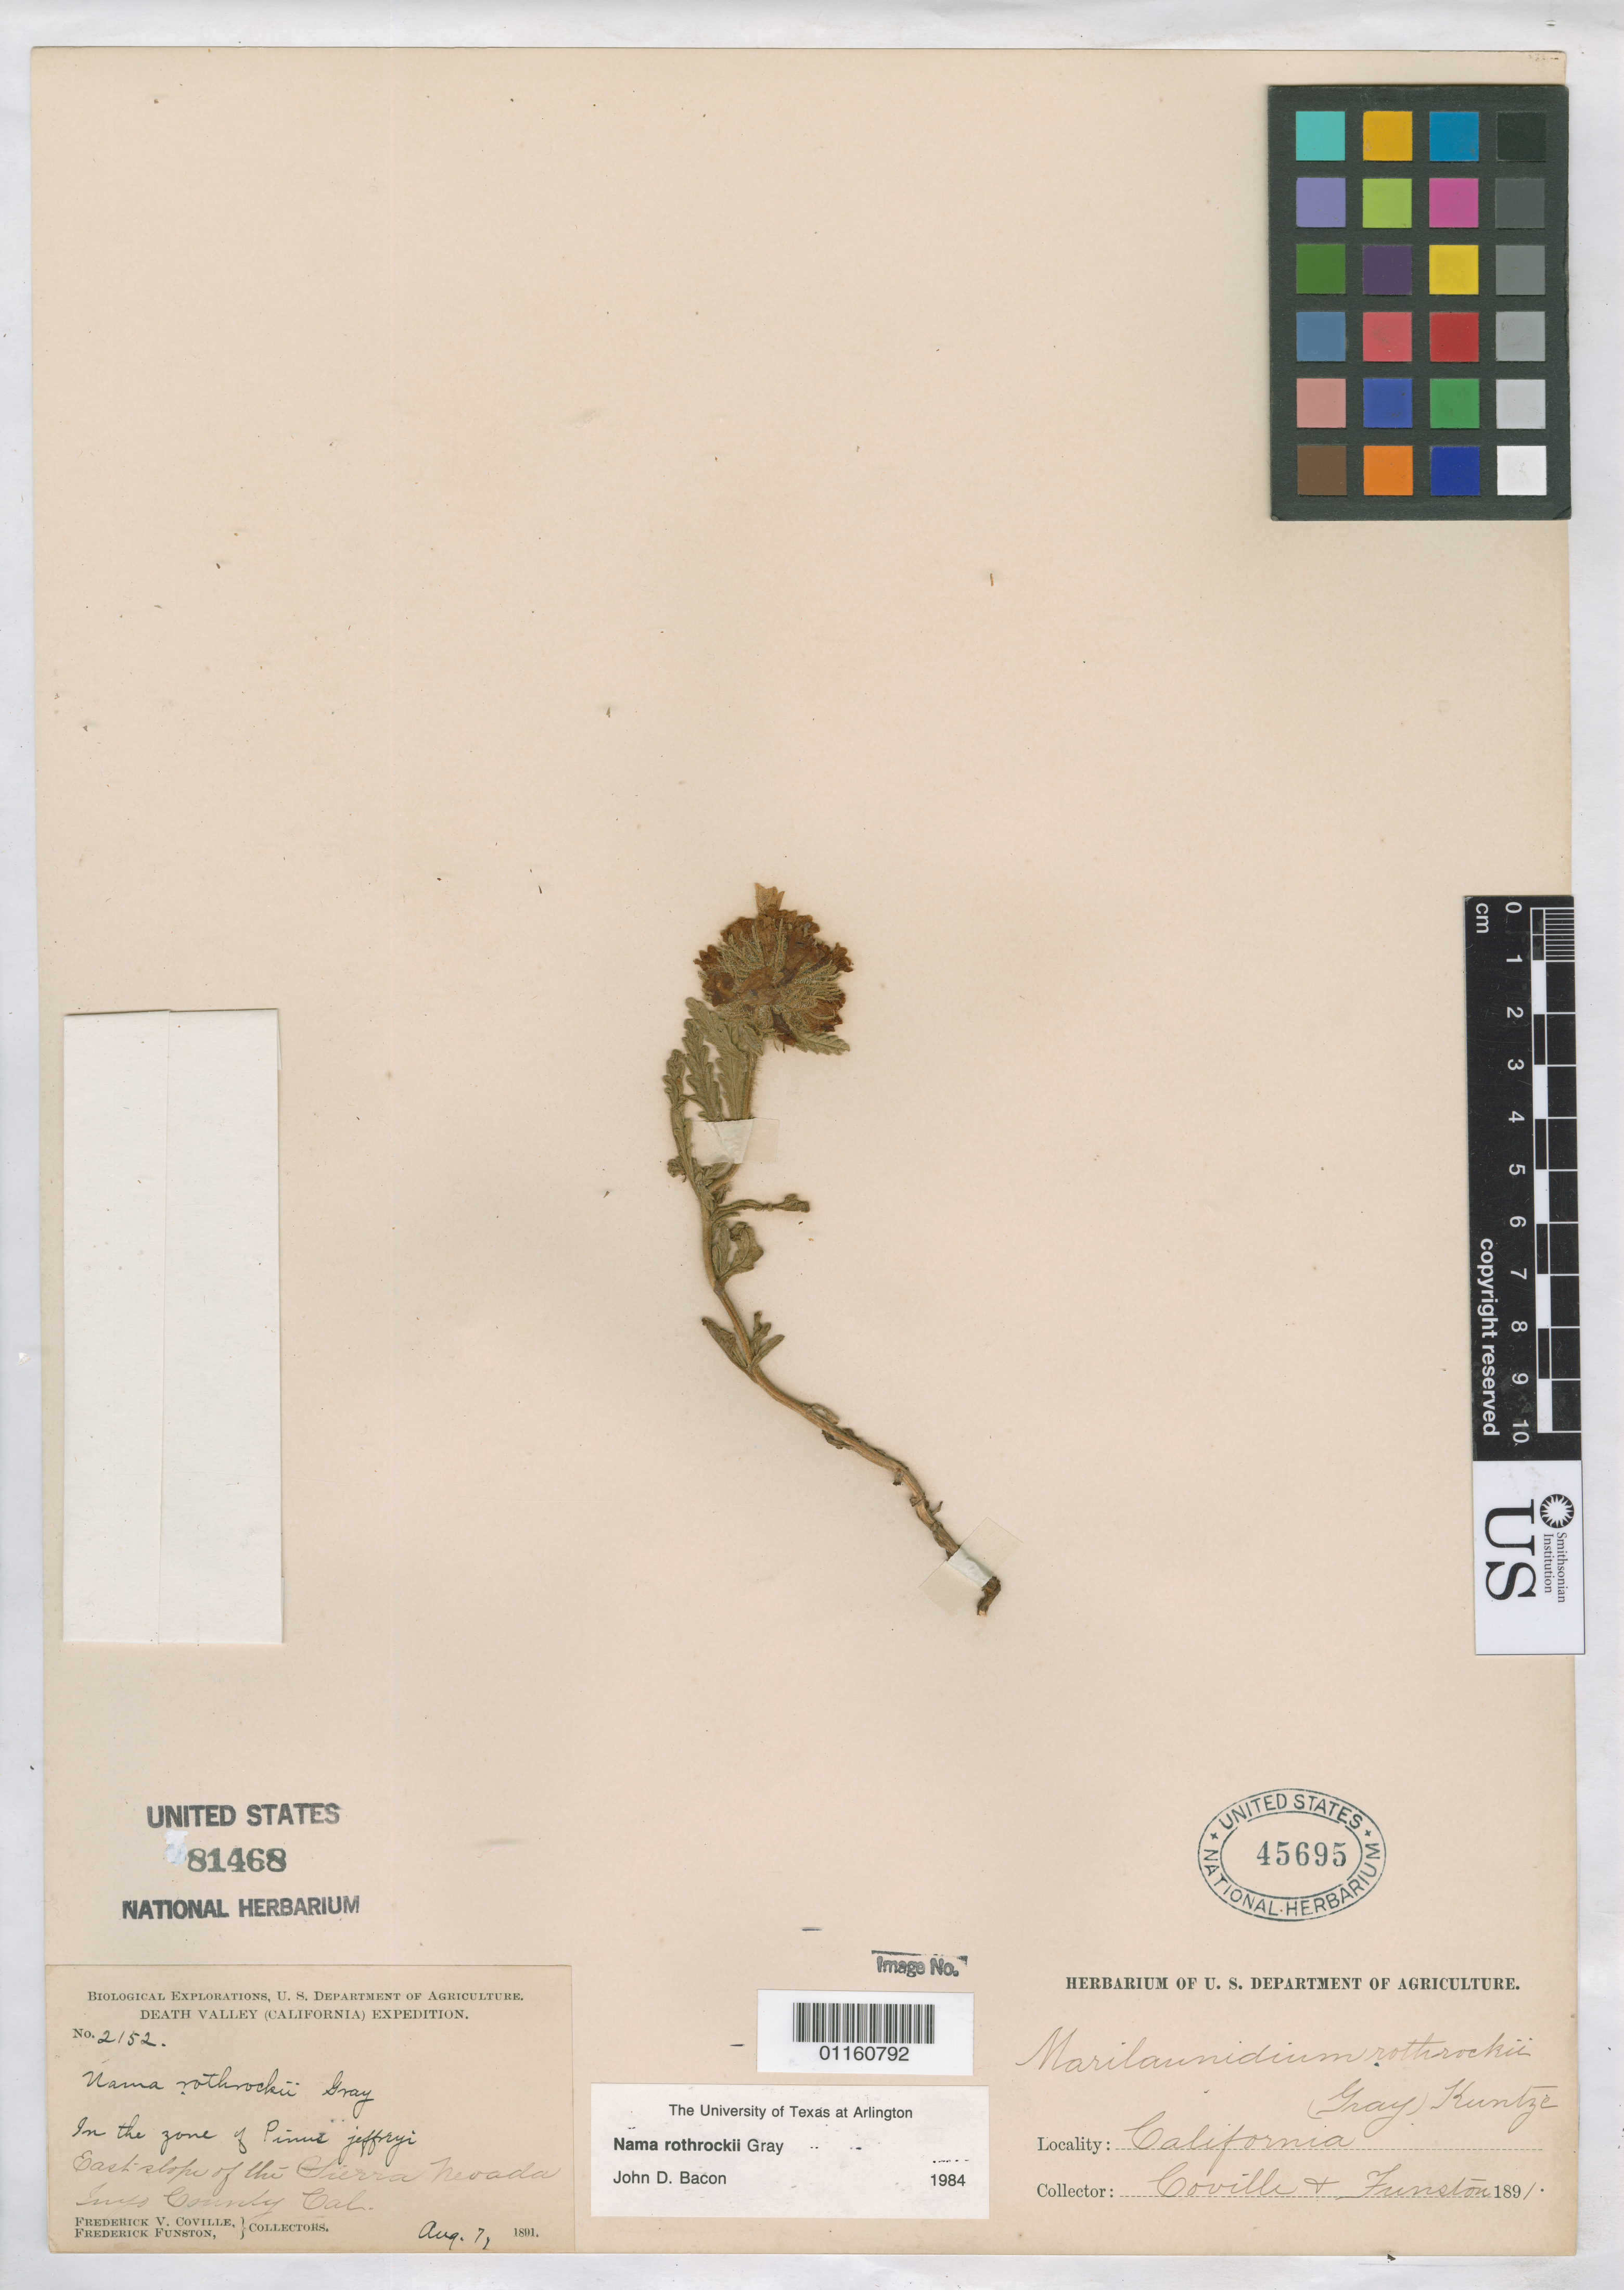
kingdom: Plantae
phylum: Tracheophyta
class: Magnoliopsida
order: Boraginales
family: Namaceae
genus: Nama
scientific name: Nama rothrockii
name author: A. Gray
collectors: F. V. Coville & F. Funston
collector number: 2152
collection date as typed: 7 Aug 1891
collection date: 1891-08-07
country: United States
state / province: California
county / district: Inyo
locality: East slope of the Sierra Nevada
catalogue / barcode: US 45695